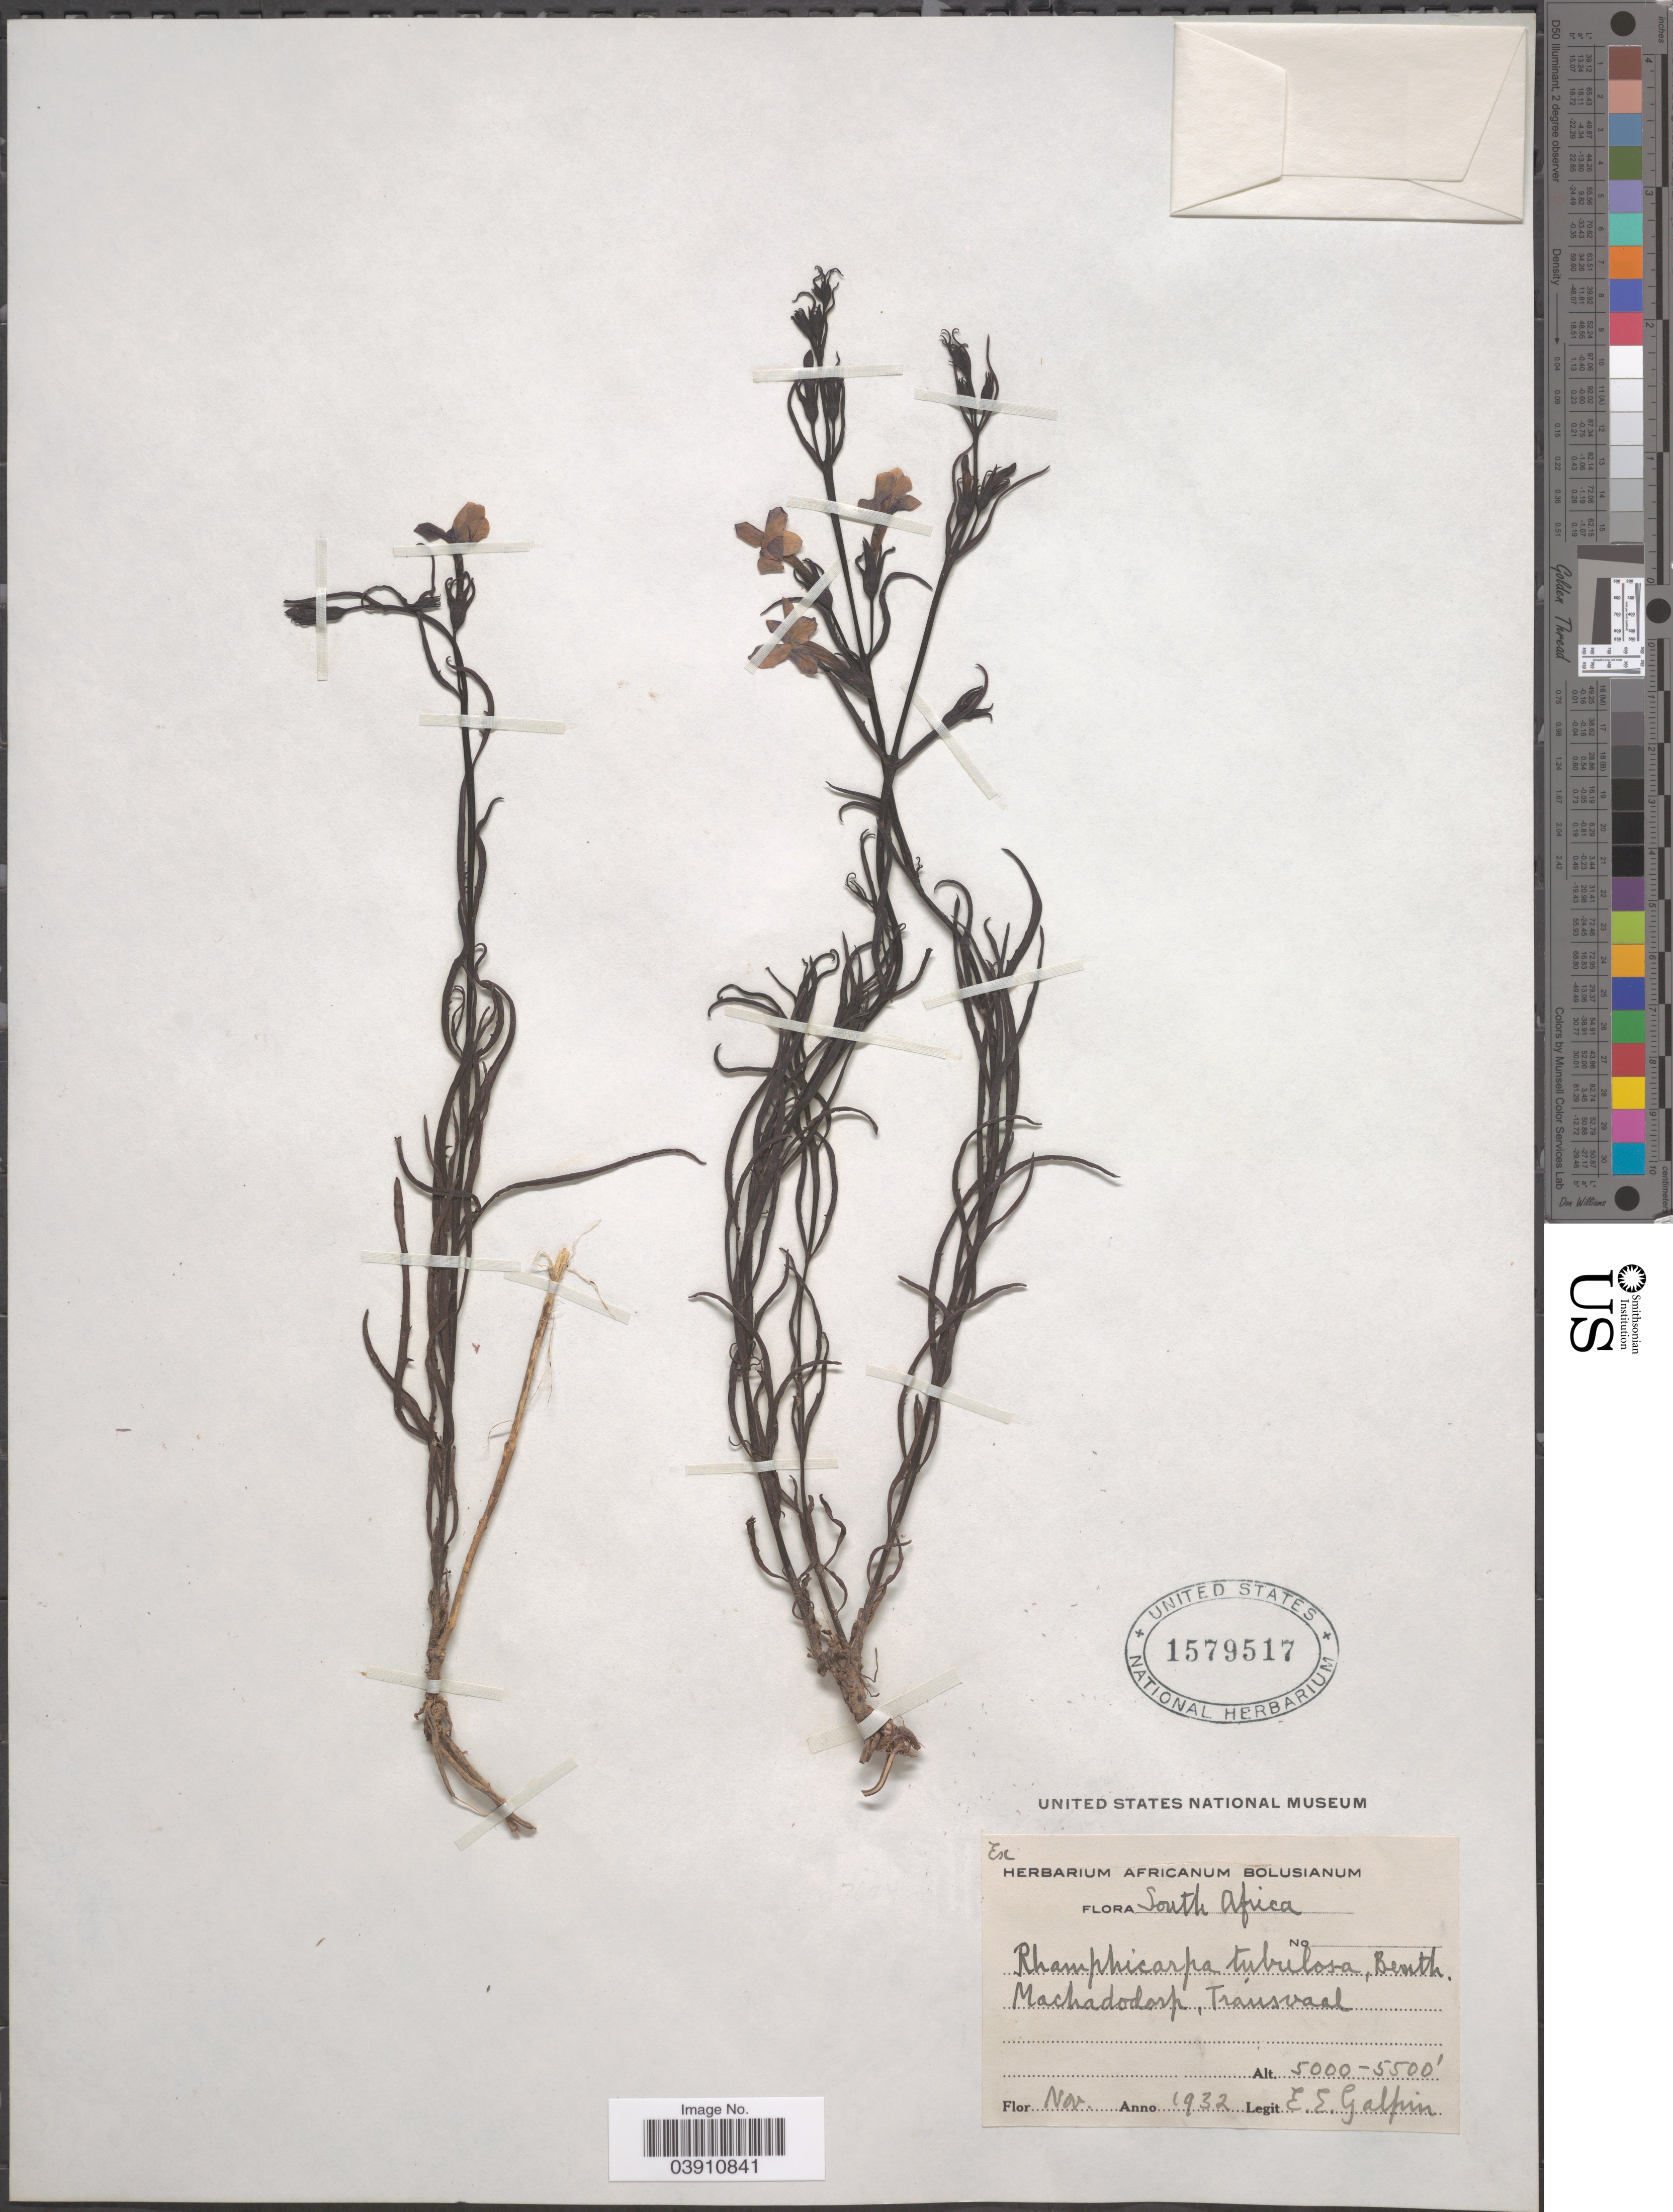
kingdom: Plantae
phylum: Tracheophyta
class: Magnoliopsida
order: Lamiales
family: Orobanchaceae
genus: Cycnium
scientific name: Cycnium tubulosum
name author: (L. f.) Engl.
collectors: E. Galpin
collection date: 1932-11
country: South Africa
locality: Machadodorp, Transvaal.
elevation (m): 1524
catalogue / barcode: US 1579517